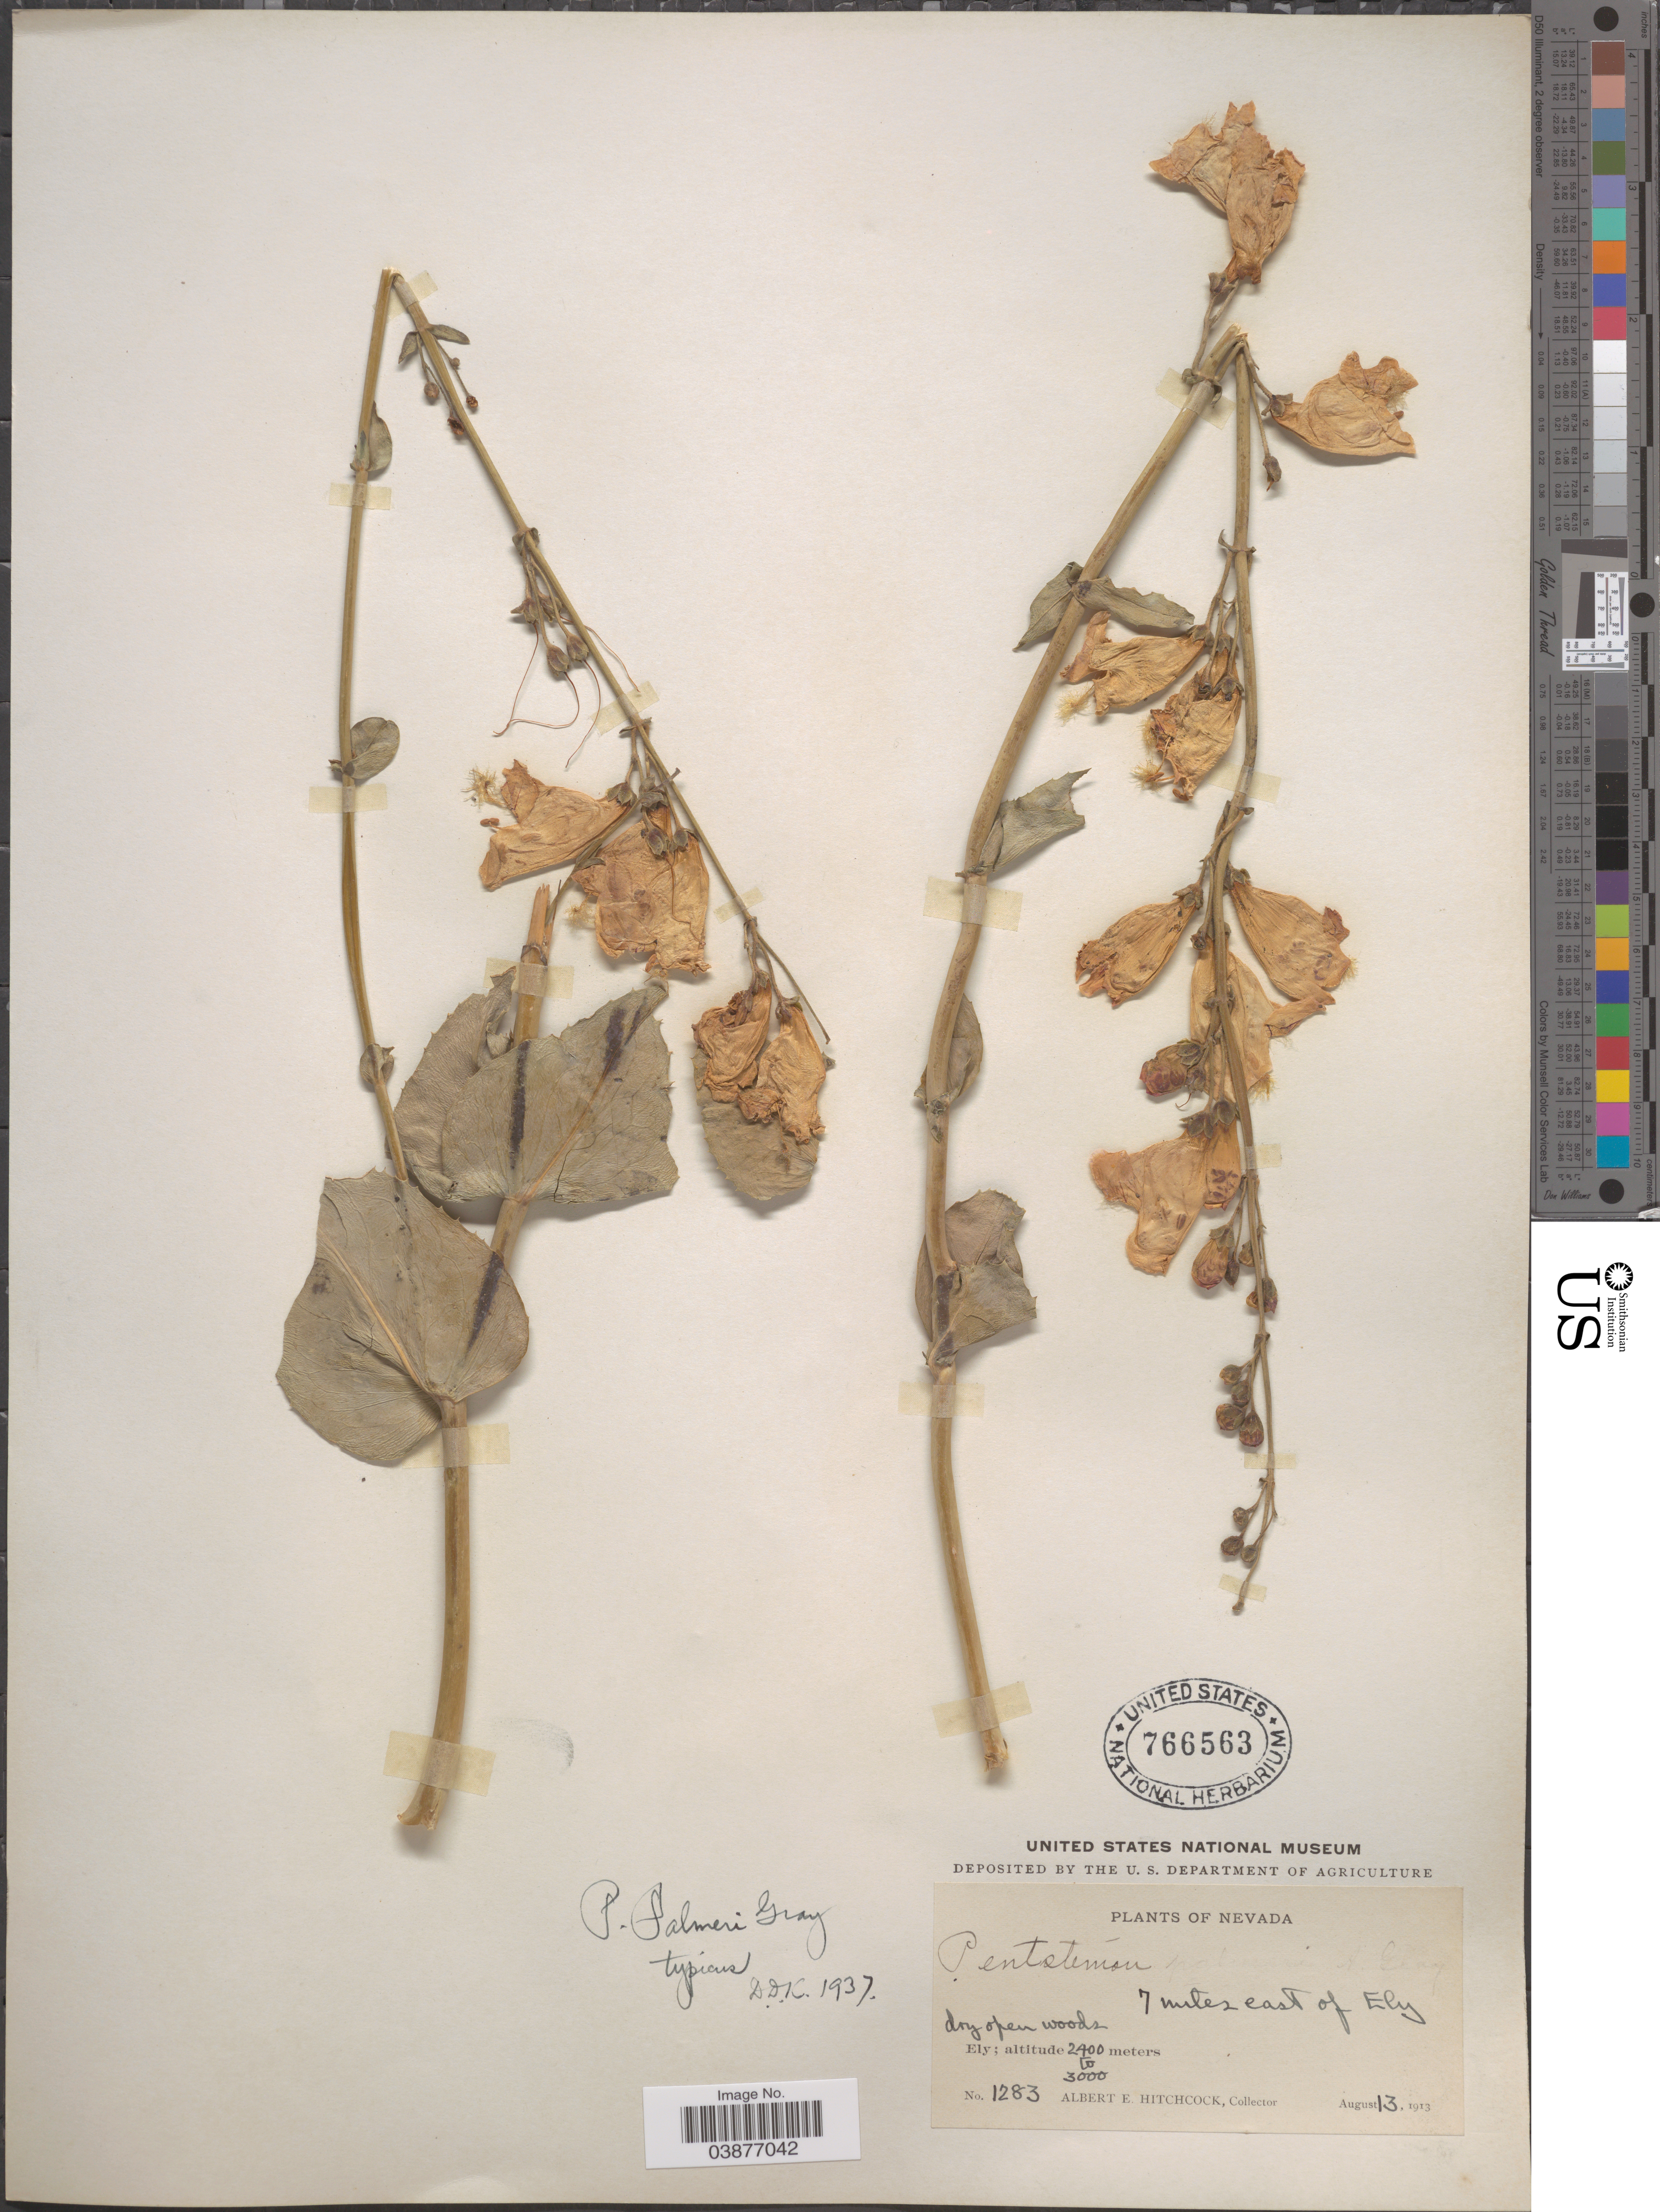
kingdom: Plantae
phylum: Tracheophyta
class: Magnoliopsida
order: Lamiales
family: Plantaginaceae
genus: Penstemon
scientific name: Penstemon palmeri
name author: A. Gray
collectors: A. Hitchcock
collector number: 1283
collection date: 1913-08-12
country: United States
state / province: Nevada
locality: Ely. 7 miles east of Ely.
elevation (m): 2400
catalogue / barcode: US 766563